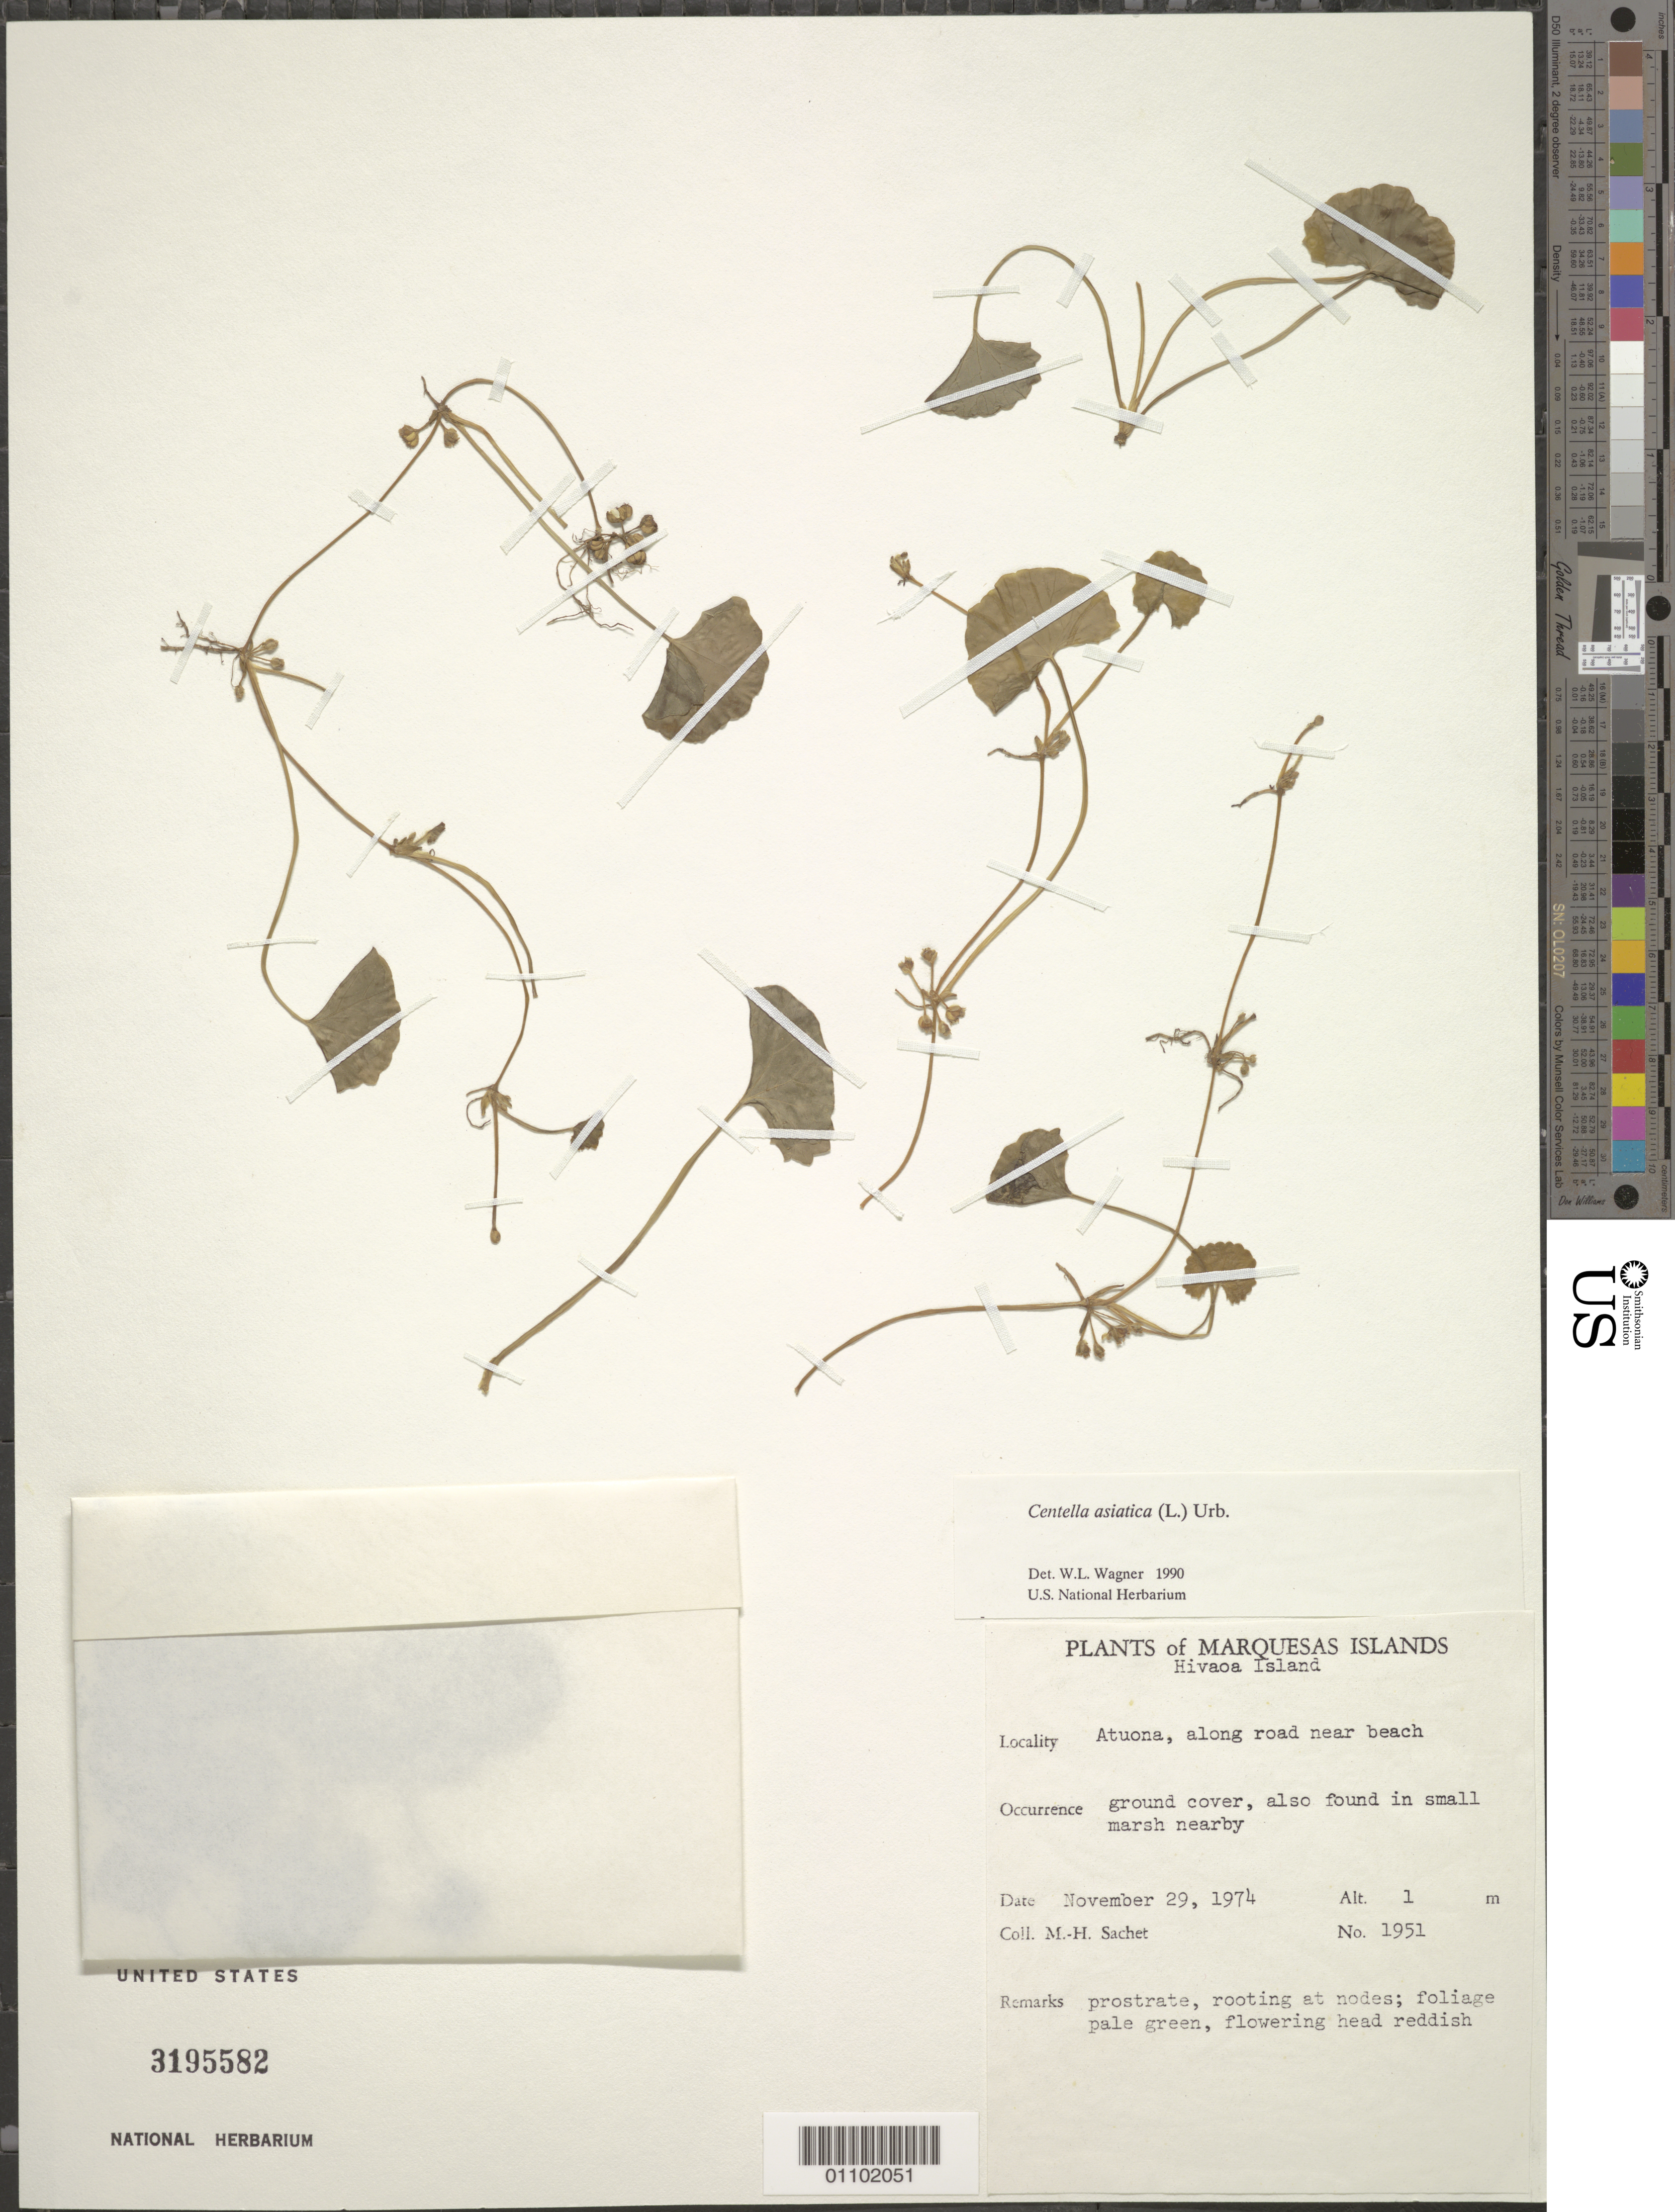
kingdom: Plantae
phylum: Tracheophyta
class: Magnoliopsida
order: Apiales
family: Apiaceae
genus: Centella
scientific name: Centella asiatica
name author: (L.) Urb.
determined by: Wagner, W. L., (BOT), Smithsonian Institution - National Museum of Natural History (UNITED STATES)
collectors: M.-H. Sachet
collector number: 1951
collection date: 1974-11-29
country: French Polynesia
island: Hiva Oa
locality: Atuona, along road near beach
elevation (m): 1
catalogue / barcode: US 3195582